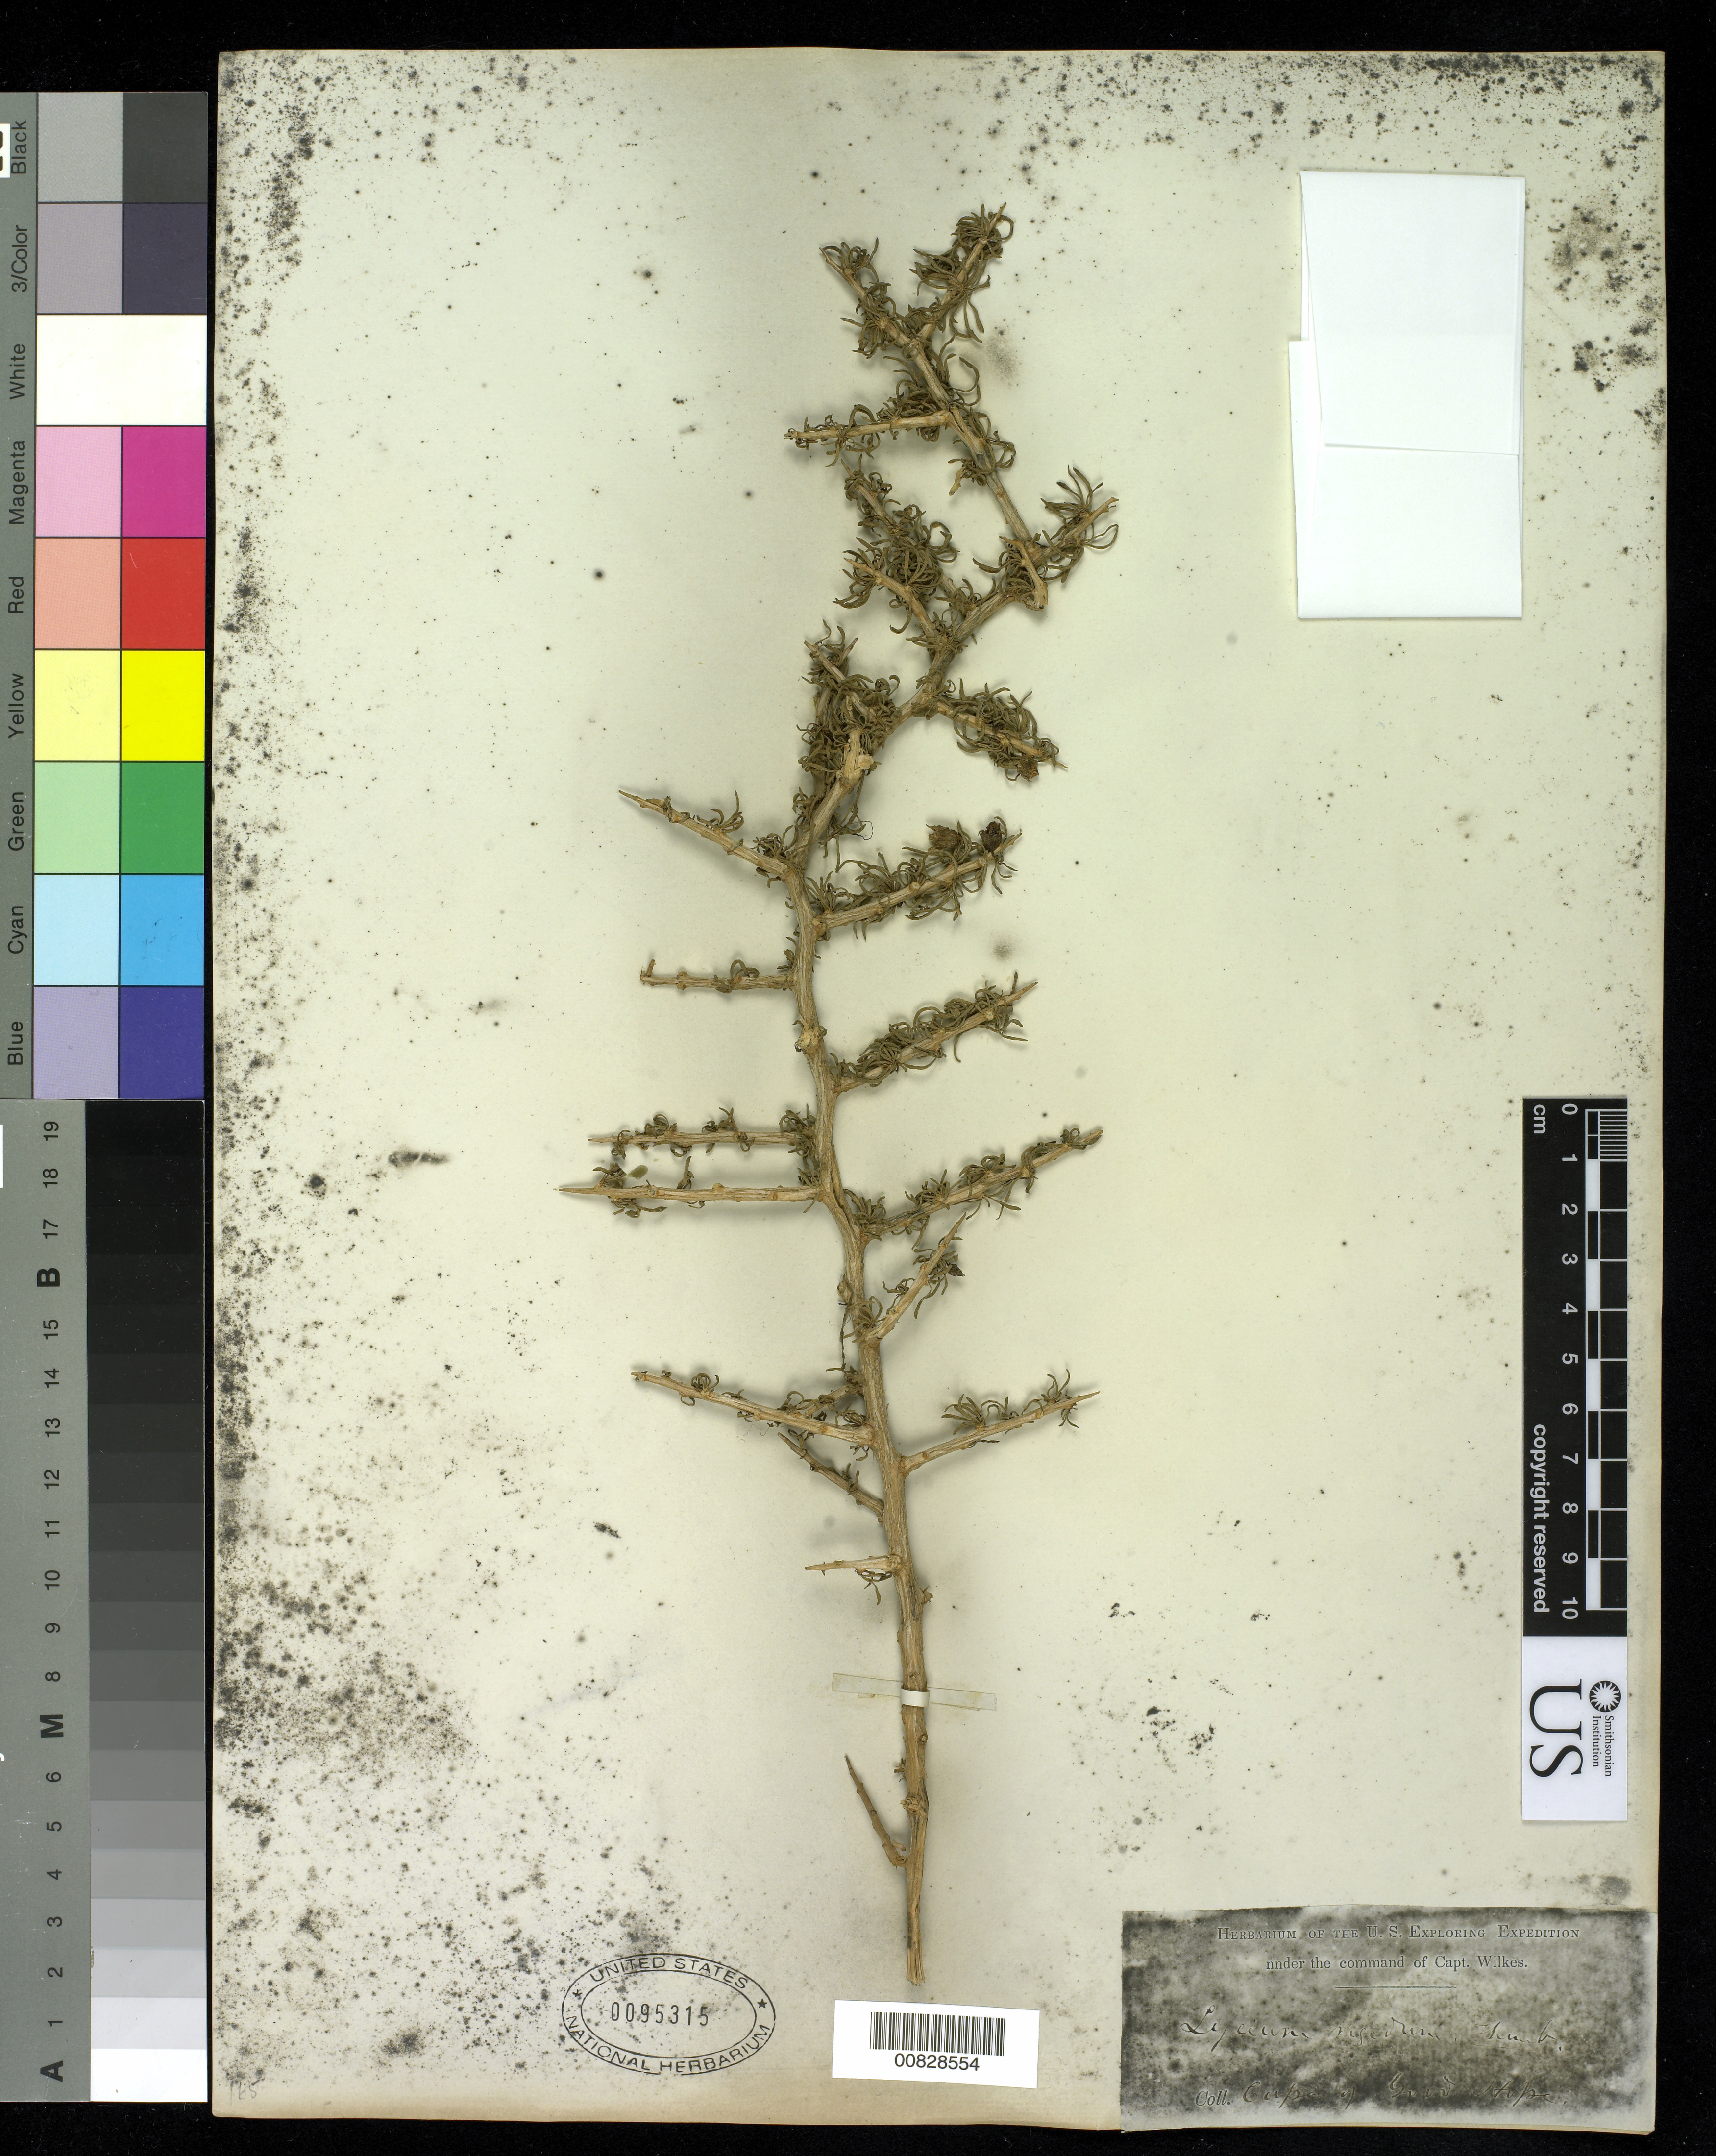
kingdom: Plantae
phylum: Tracheophyta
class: Magnoliopsida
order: Solanales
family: Solanaceae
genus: Lycium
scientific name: Lycium rigidum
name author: Thunb.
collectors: Wilkes Explor. Exped.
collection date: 1838/1842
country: South Africa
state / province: Western Cape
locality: Cape of Good Hope. Cape Town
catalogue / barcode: US 95315